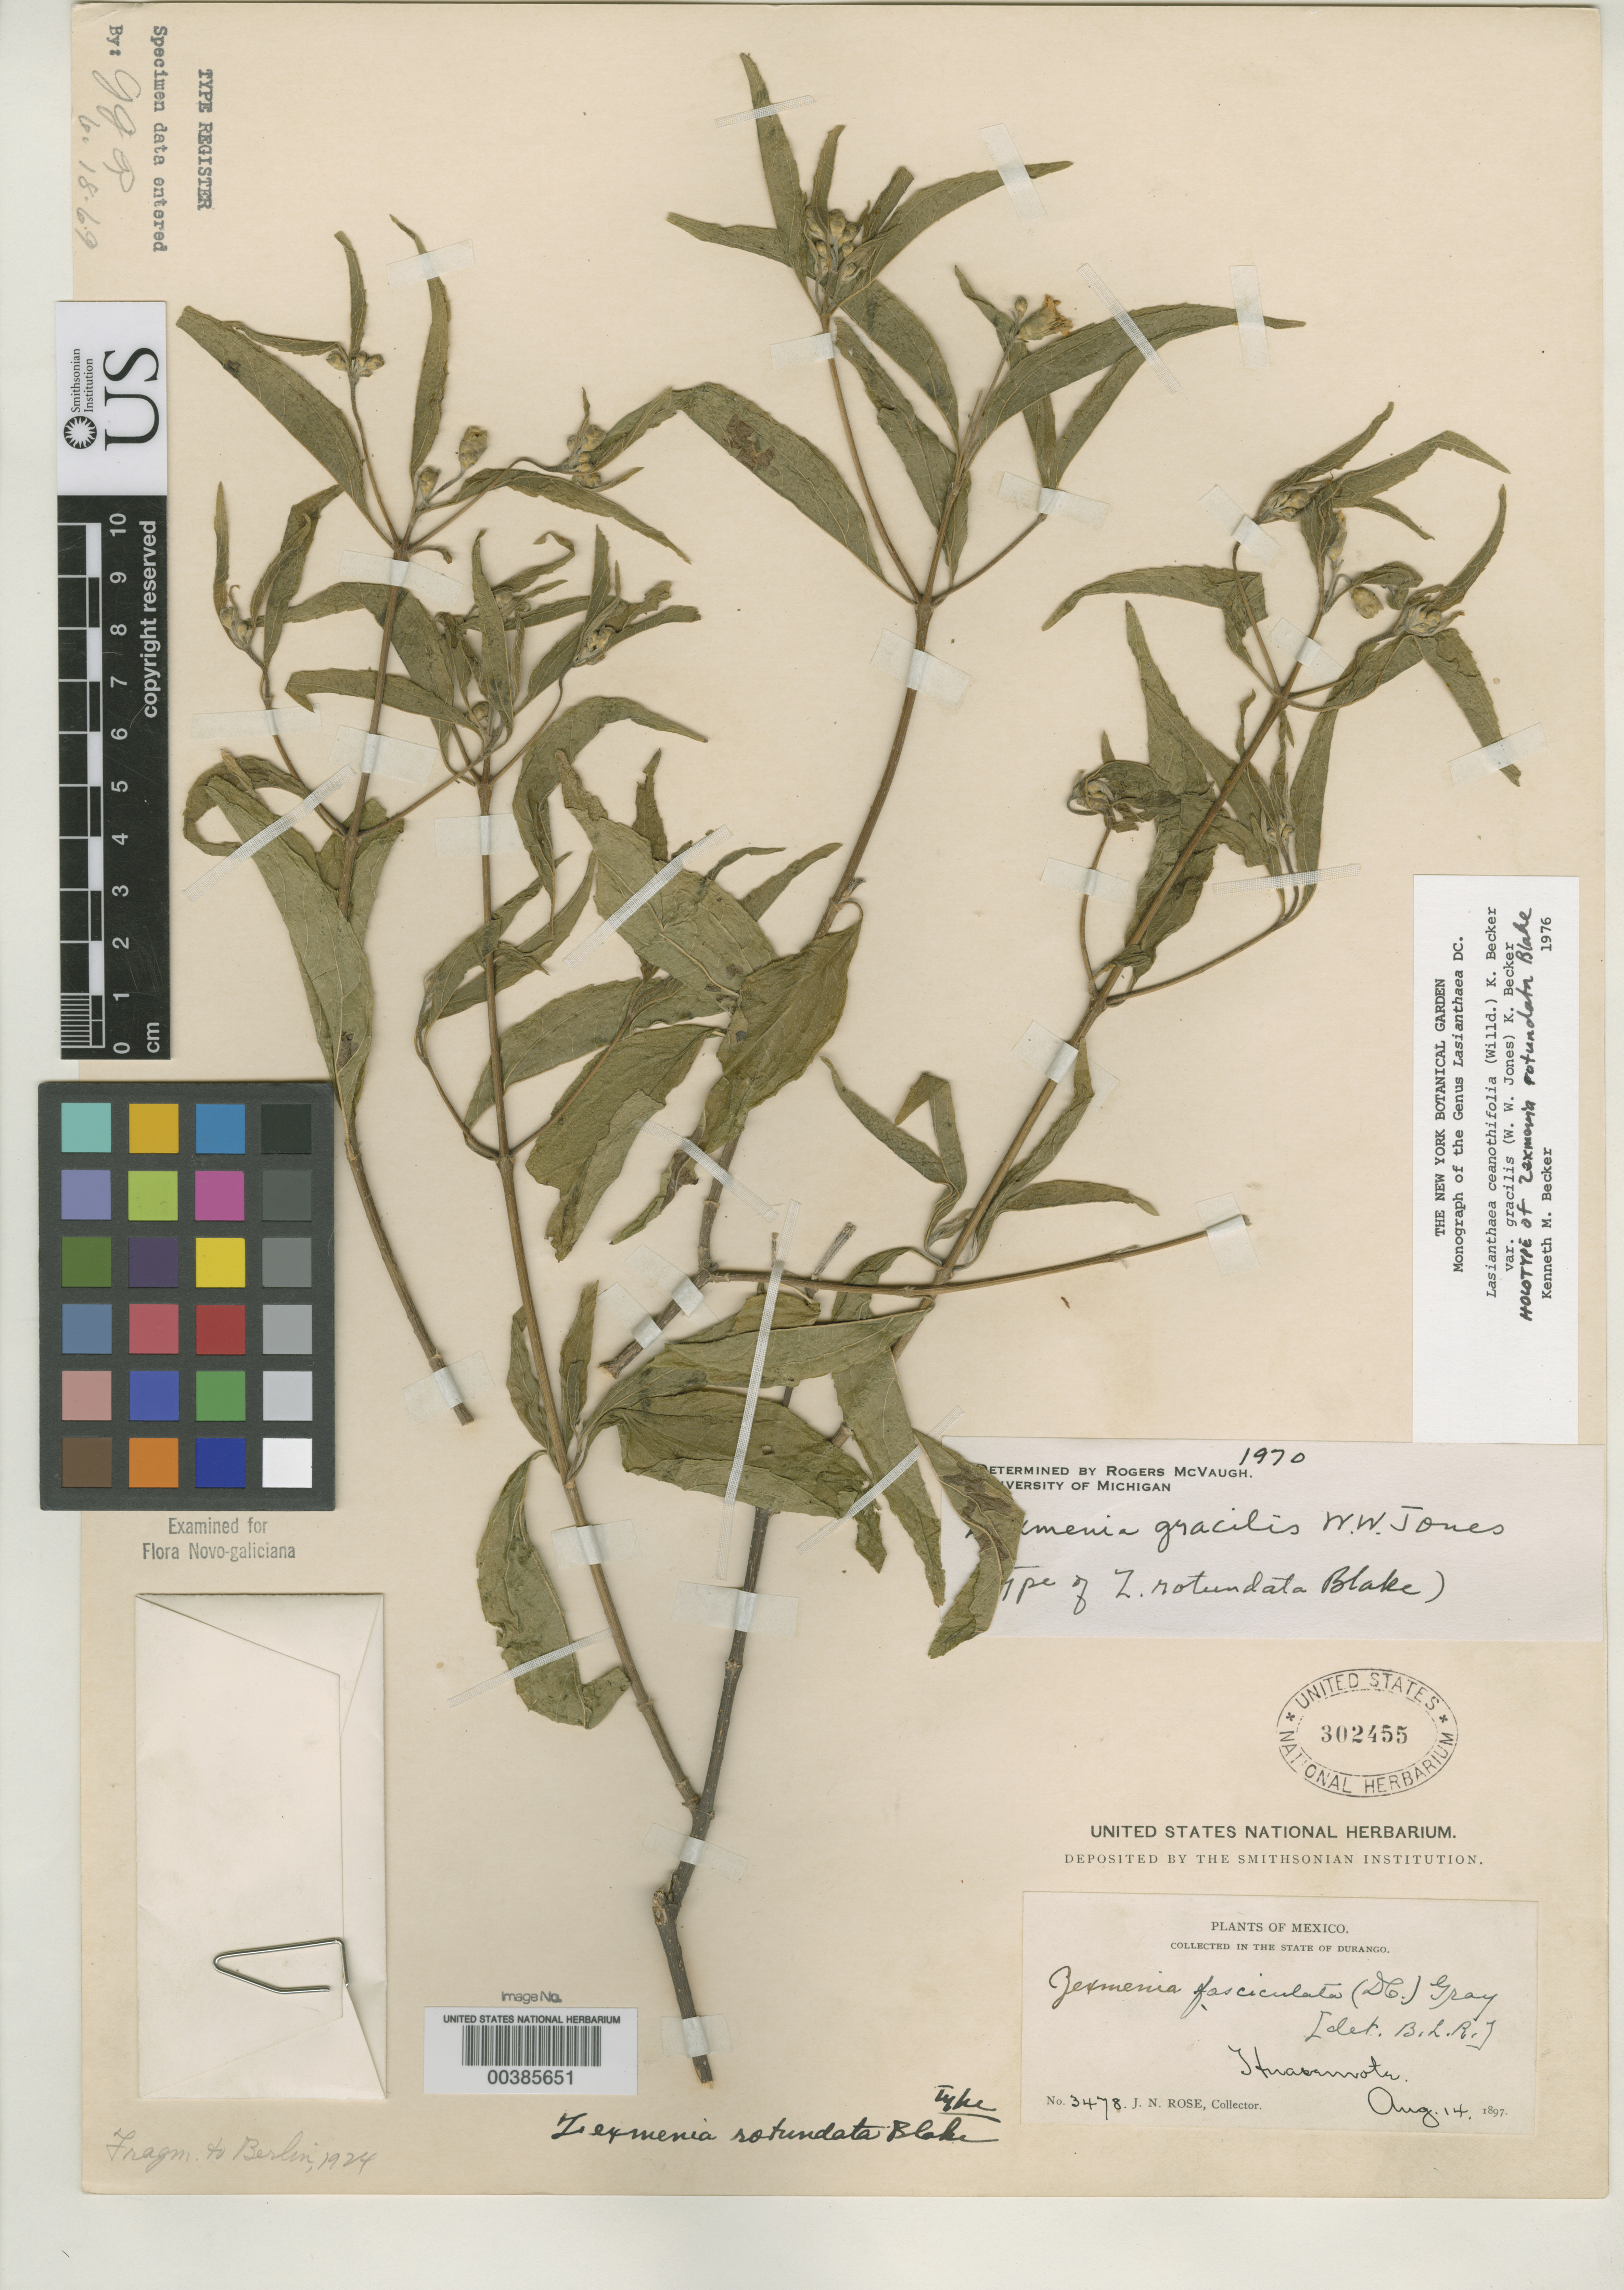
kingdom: Plantae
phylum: Tracheophyta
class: Magnoliopsida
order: Asterales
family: Asteraceae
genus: Zexmenia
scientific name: Zexmenia rotundata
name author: S.F. Blake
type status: Holotype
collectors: J. N. Rose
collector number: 3478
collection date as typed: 14 Aug 1897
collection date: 1897-08-14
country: Mexico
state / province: Durango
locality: Huasemate.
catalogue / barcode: US 302455